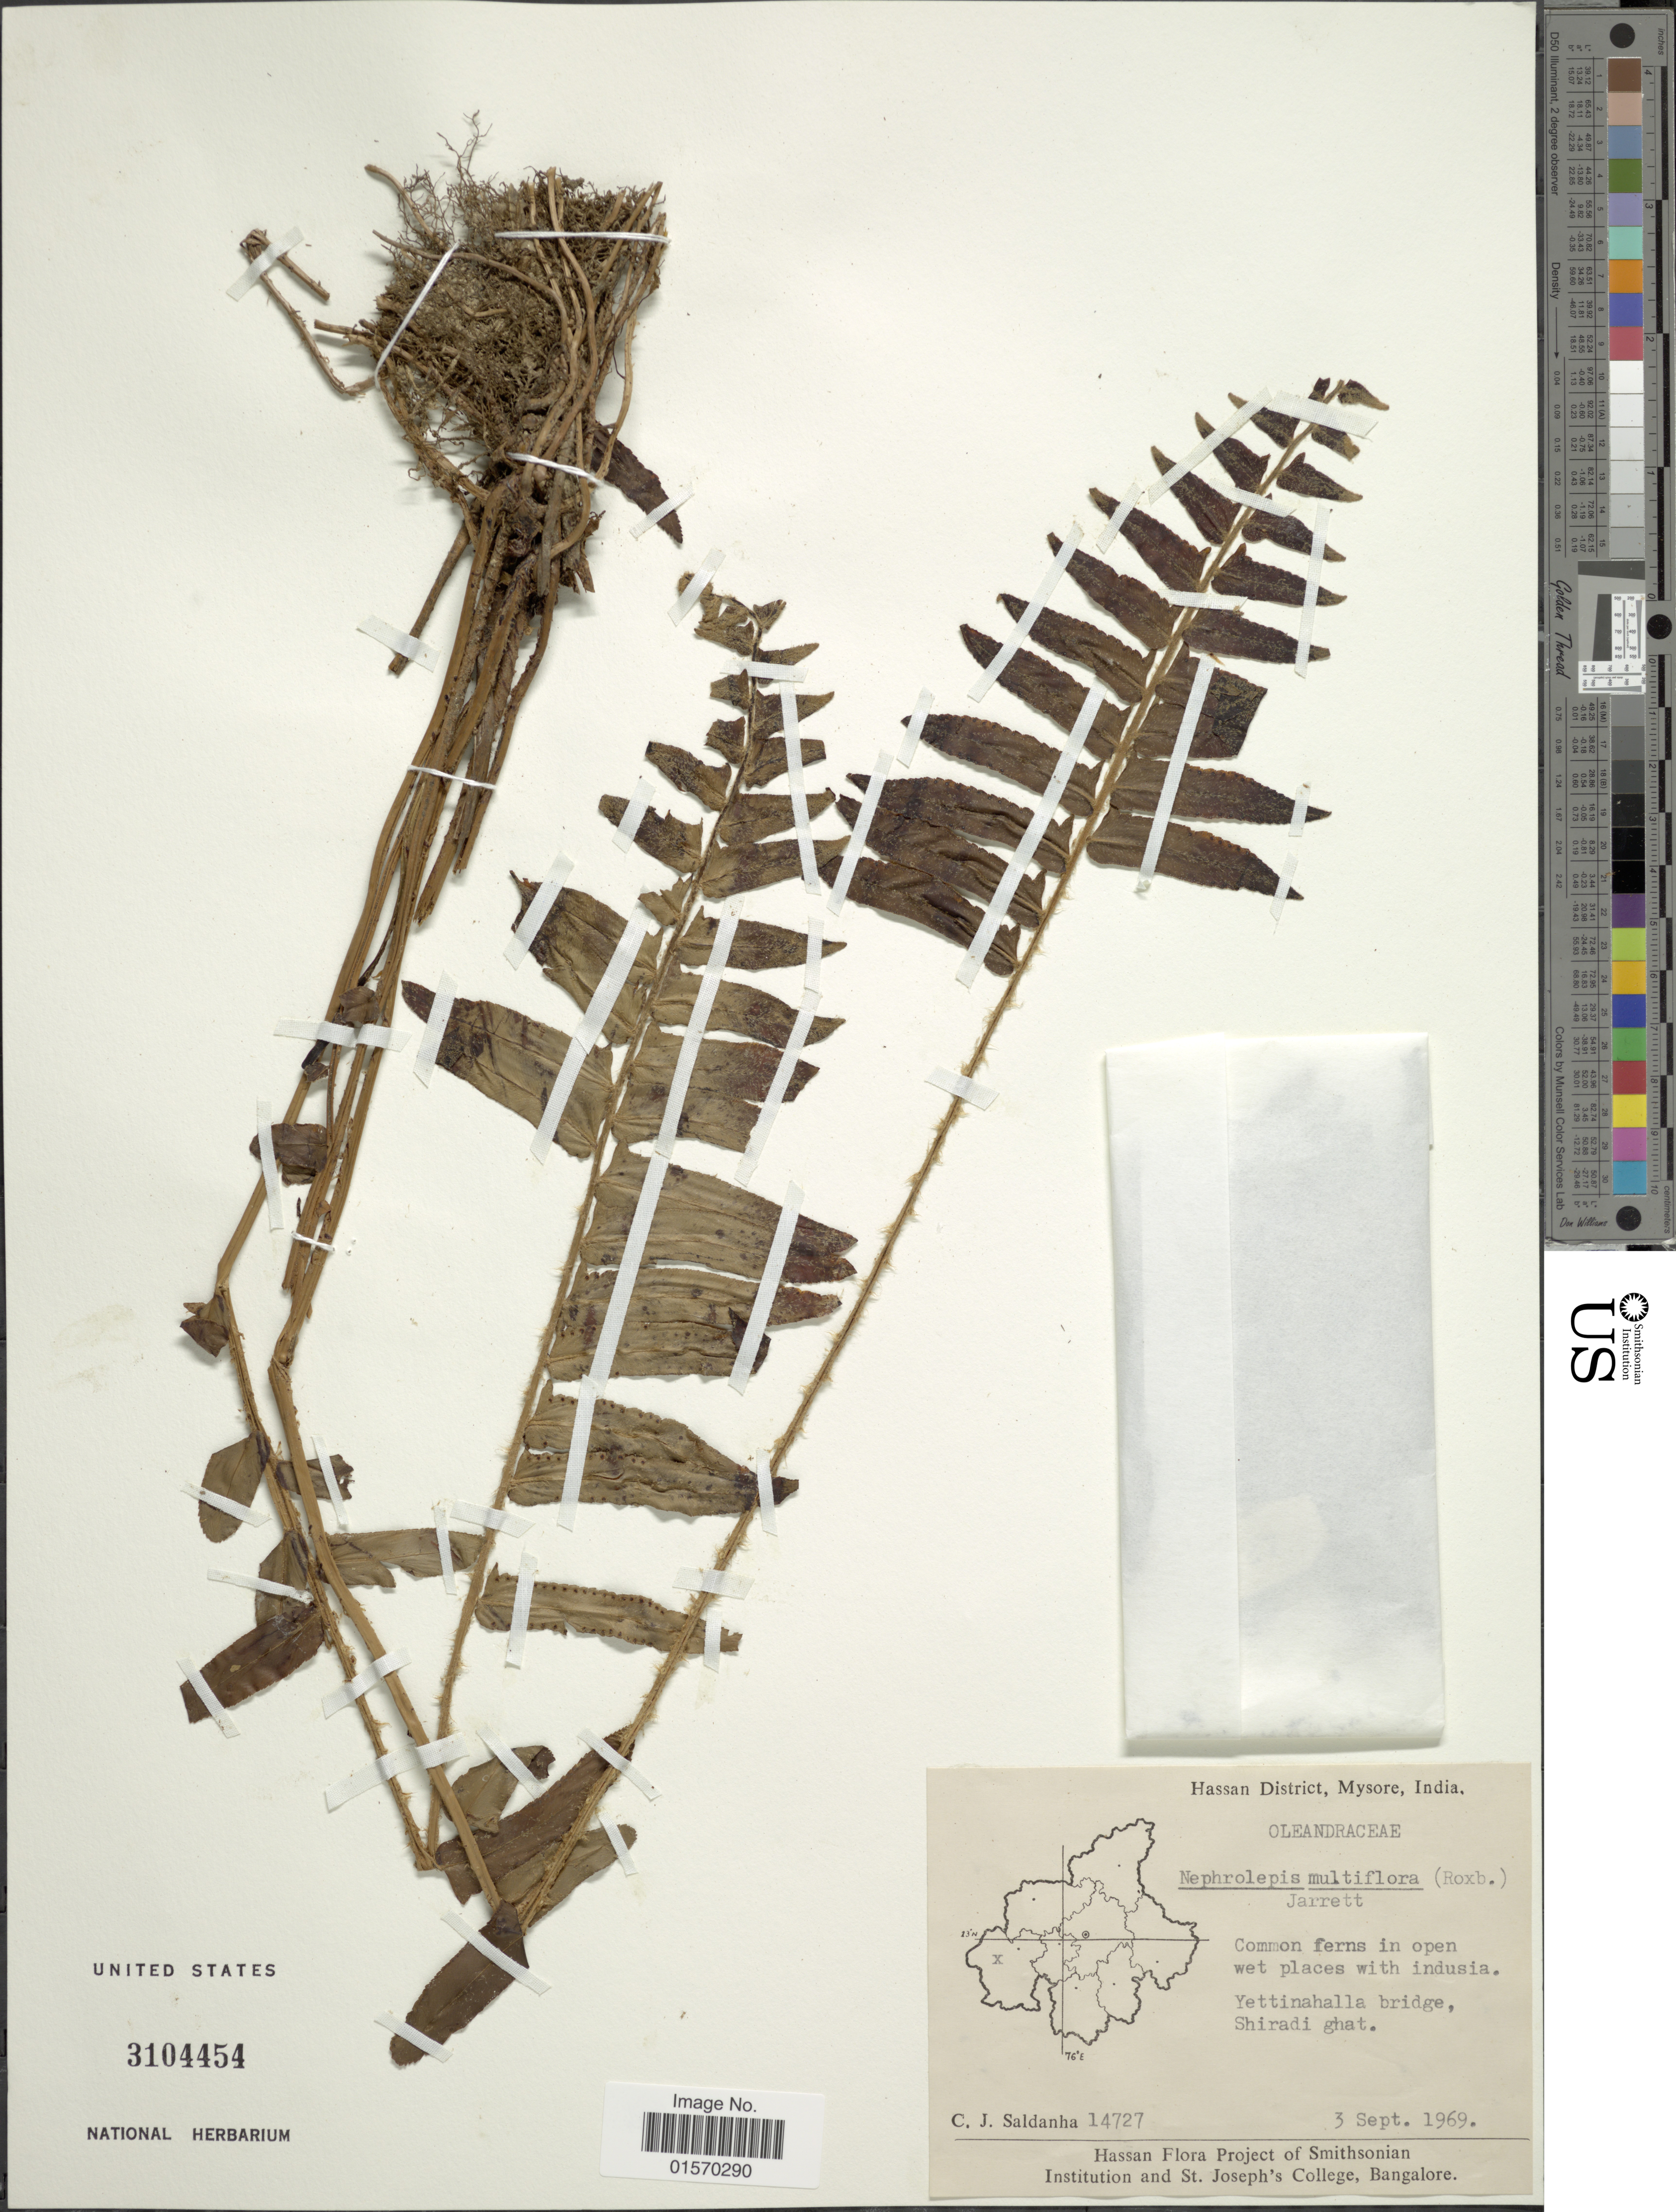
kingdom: Plantae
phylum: Tracheophyta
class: Polypodiopsida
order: Polypodiales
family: Nephrolepidaceae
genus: Nephrolepis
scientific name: Nephrolepis multiflora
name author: (Roxb.) F.M. Jarrett ex C.V. Morton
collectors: C. J. Saldanha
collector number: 14727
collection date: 1969-09-03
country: India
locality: Hassan District, Mysore. Yettinahalla bridge, Shiradi ghat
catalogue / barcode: US 3104454